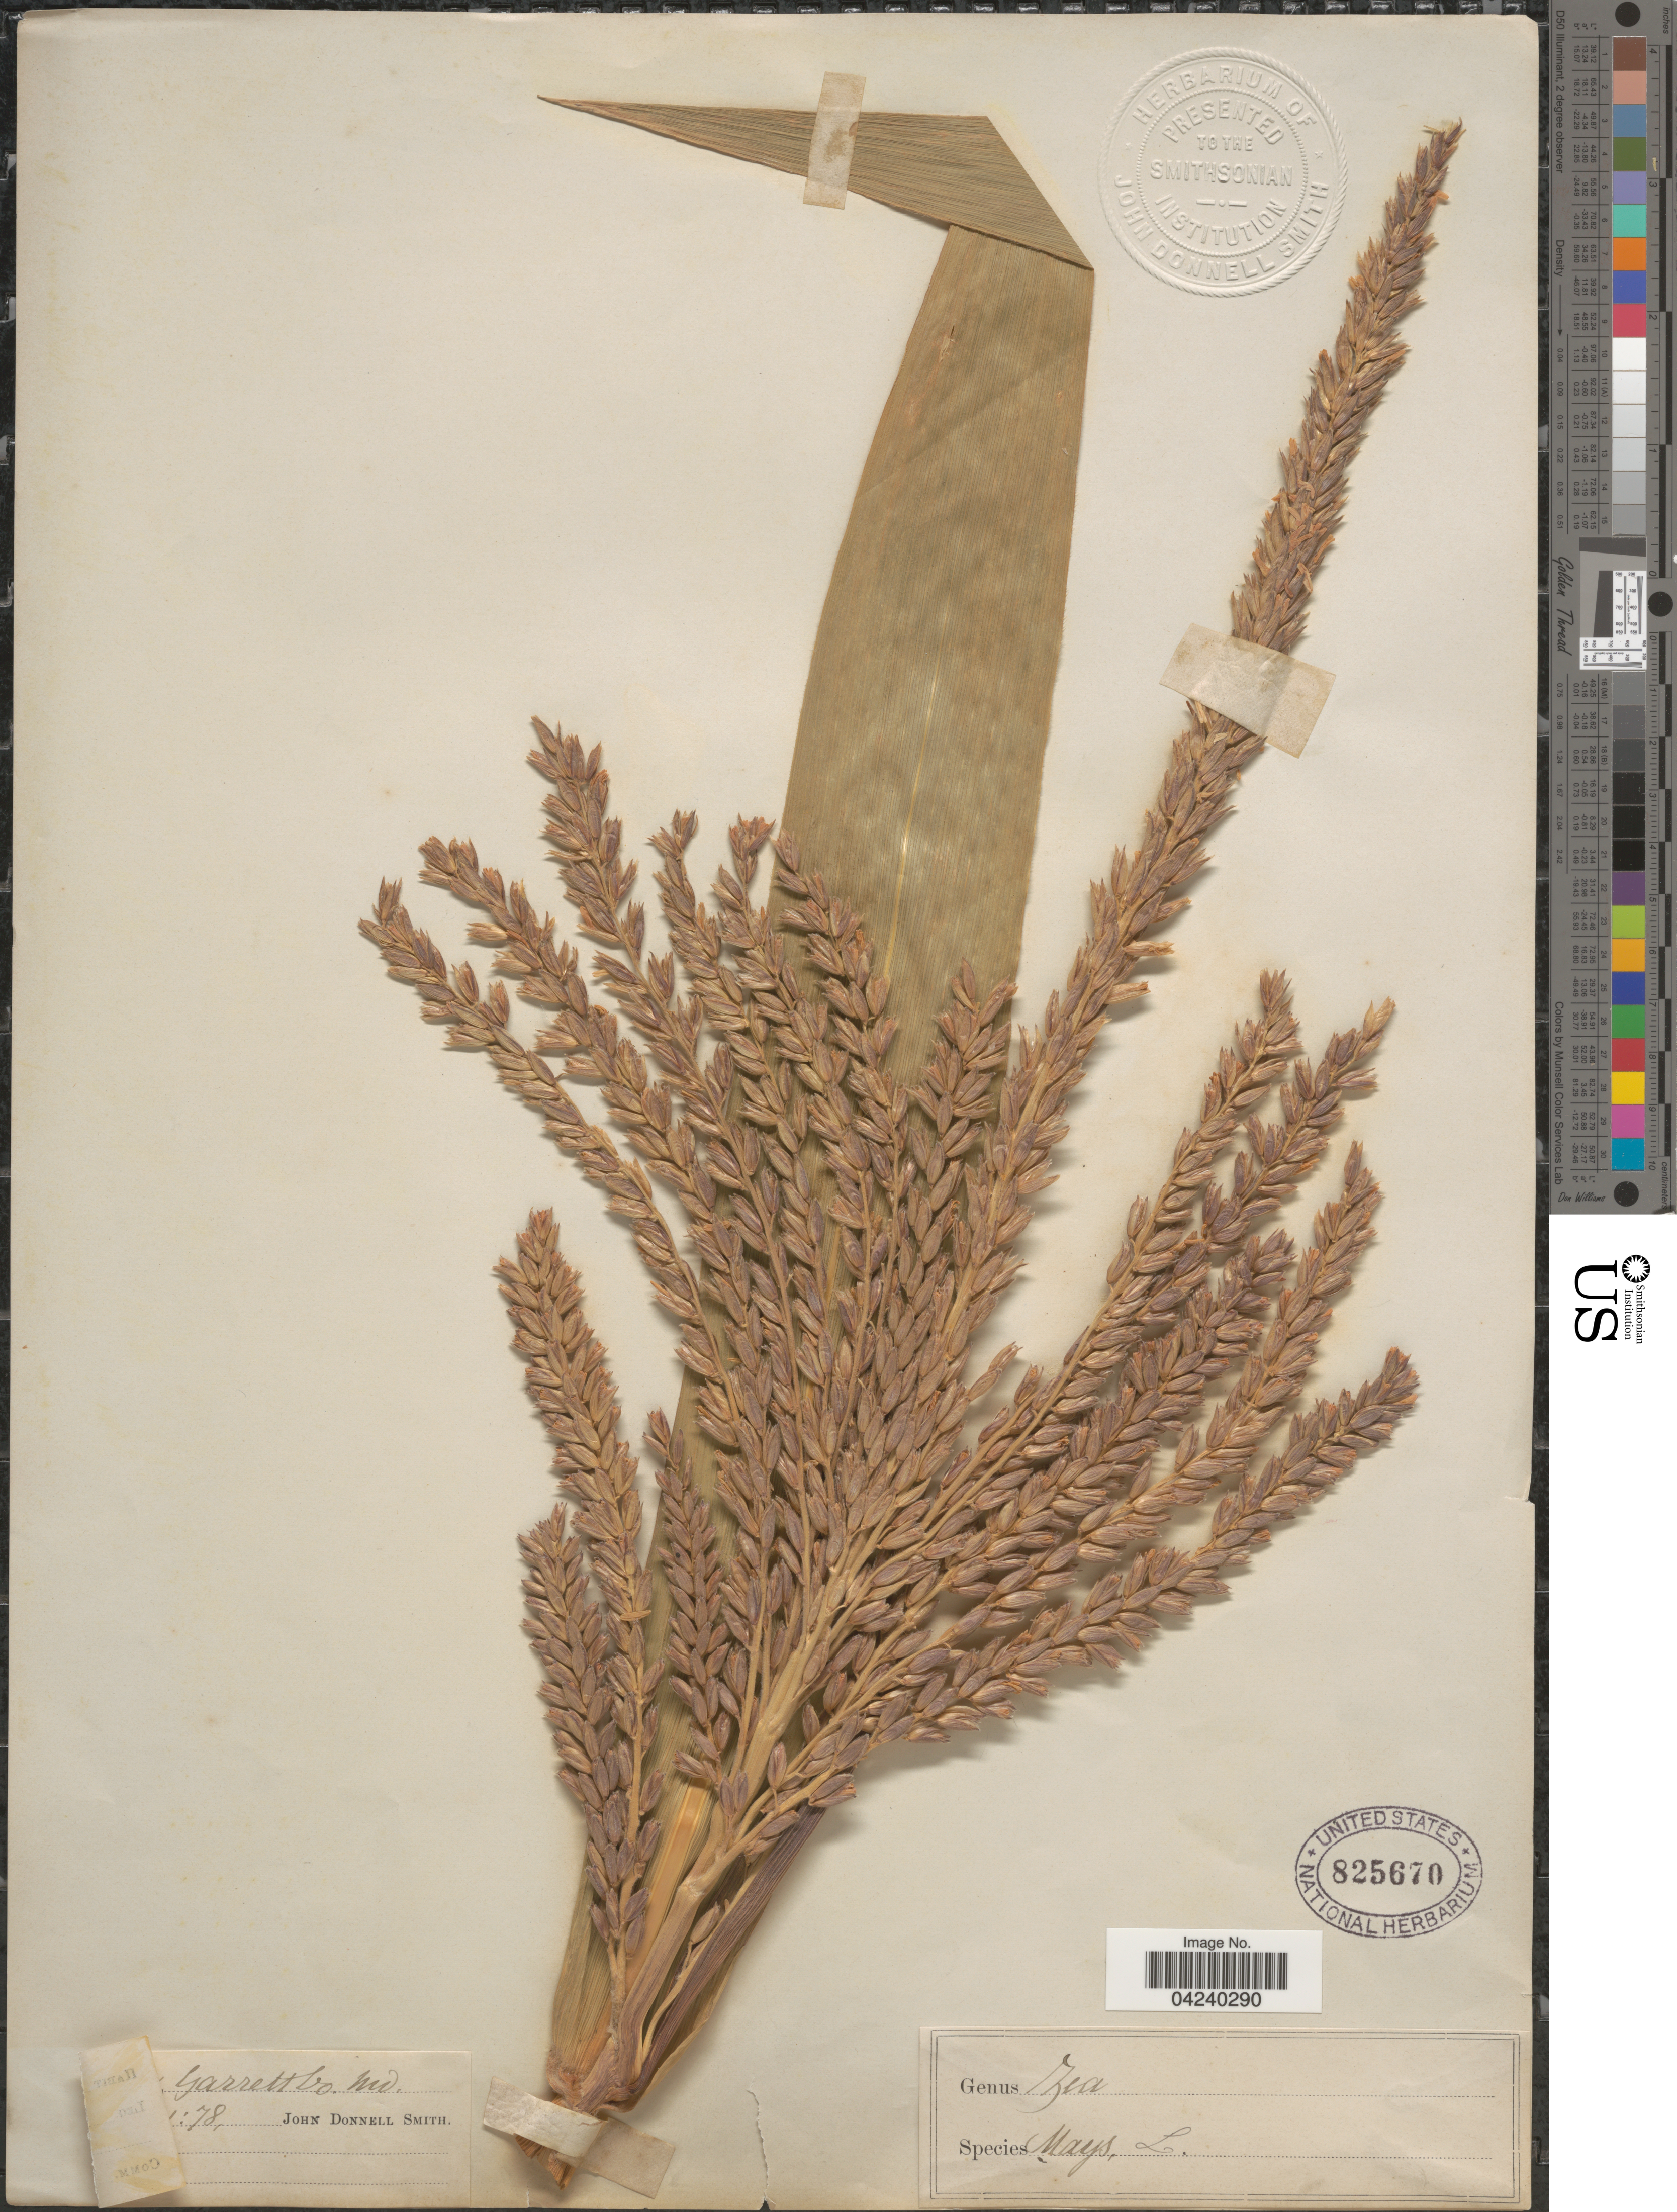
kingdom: Plantae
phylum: Tracheophyta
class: Liliopsida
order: Poales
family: Poaceae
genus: Zea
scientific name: Zea mays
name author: L.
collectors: J. Donnell Smith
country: United States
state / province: Maryland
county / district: Garrett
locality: [illegible text] Garrett Co.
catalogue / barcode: US 825670